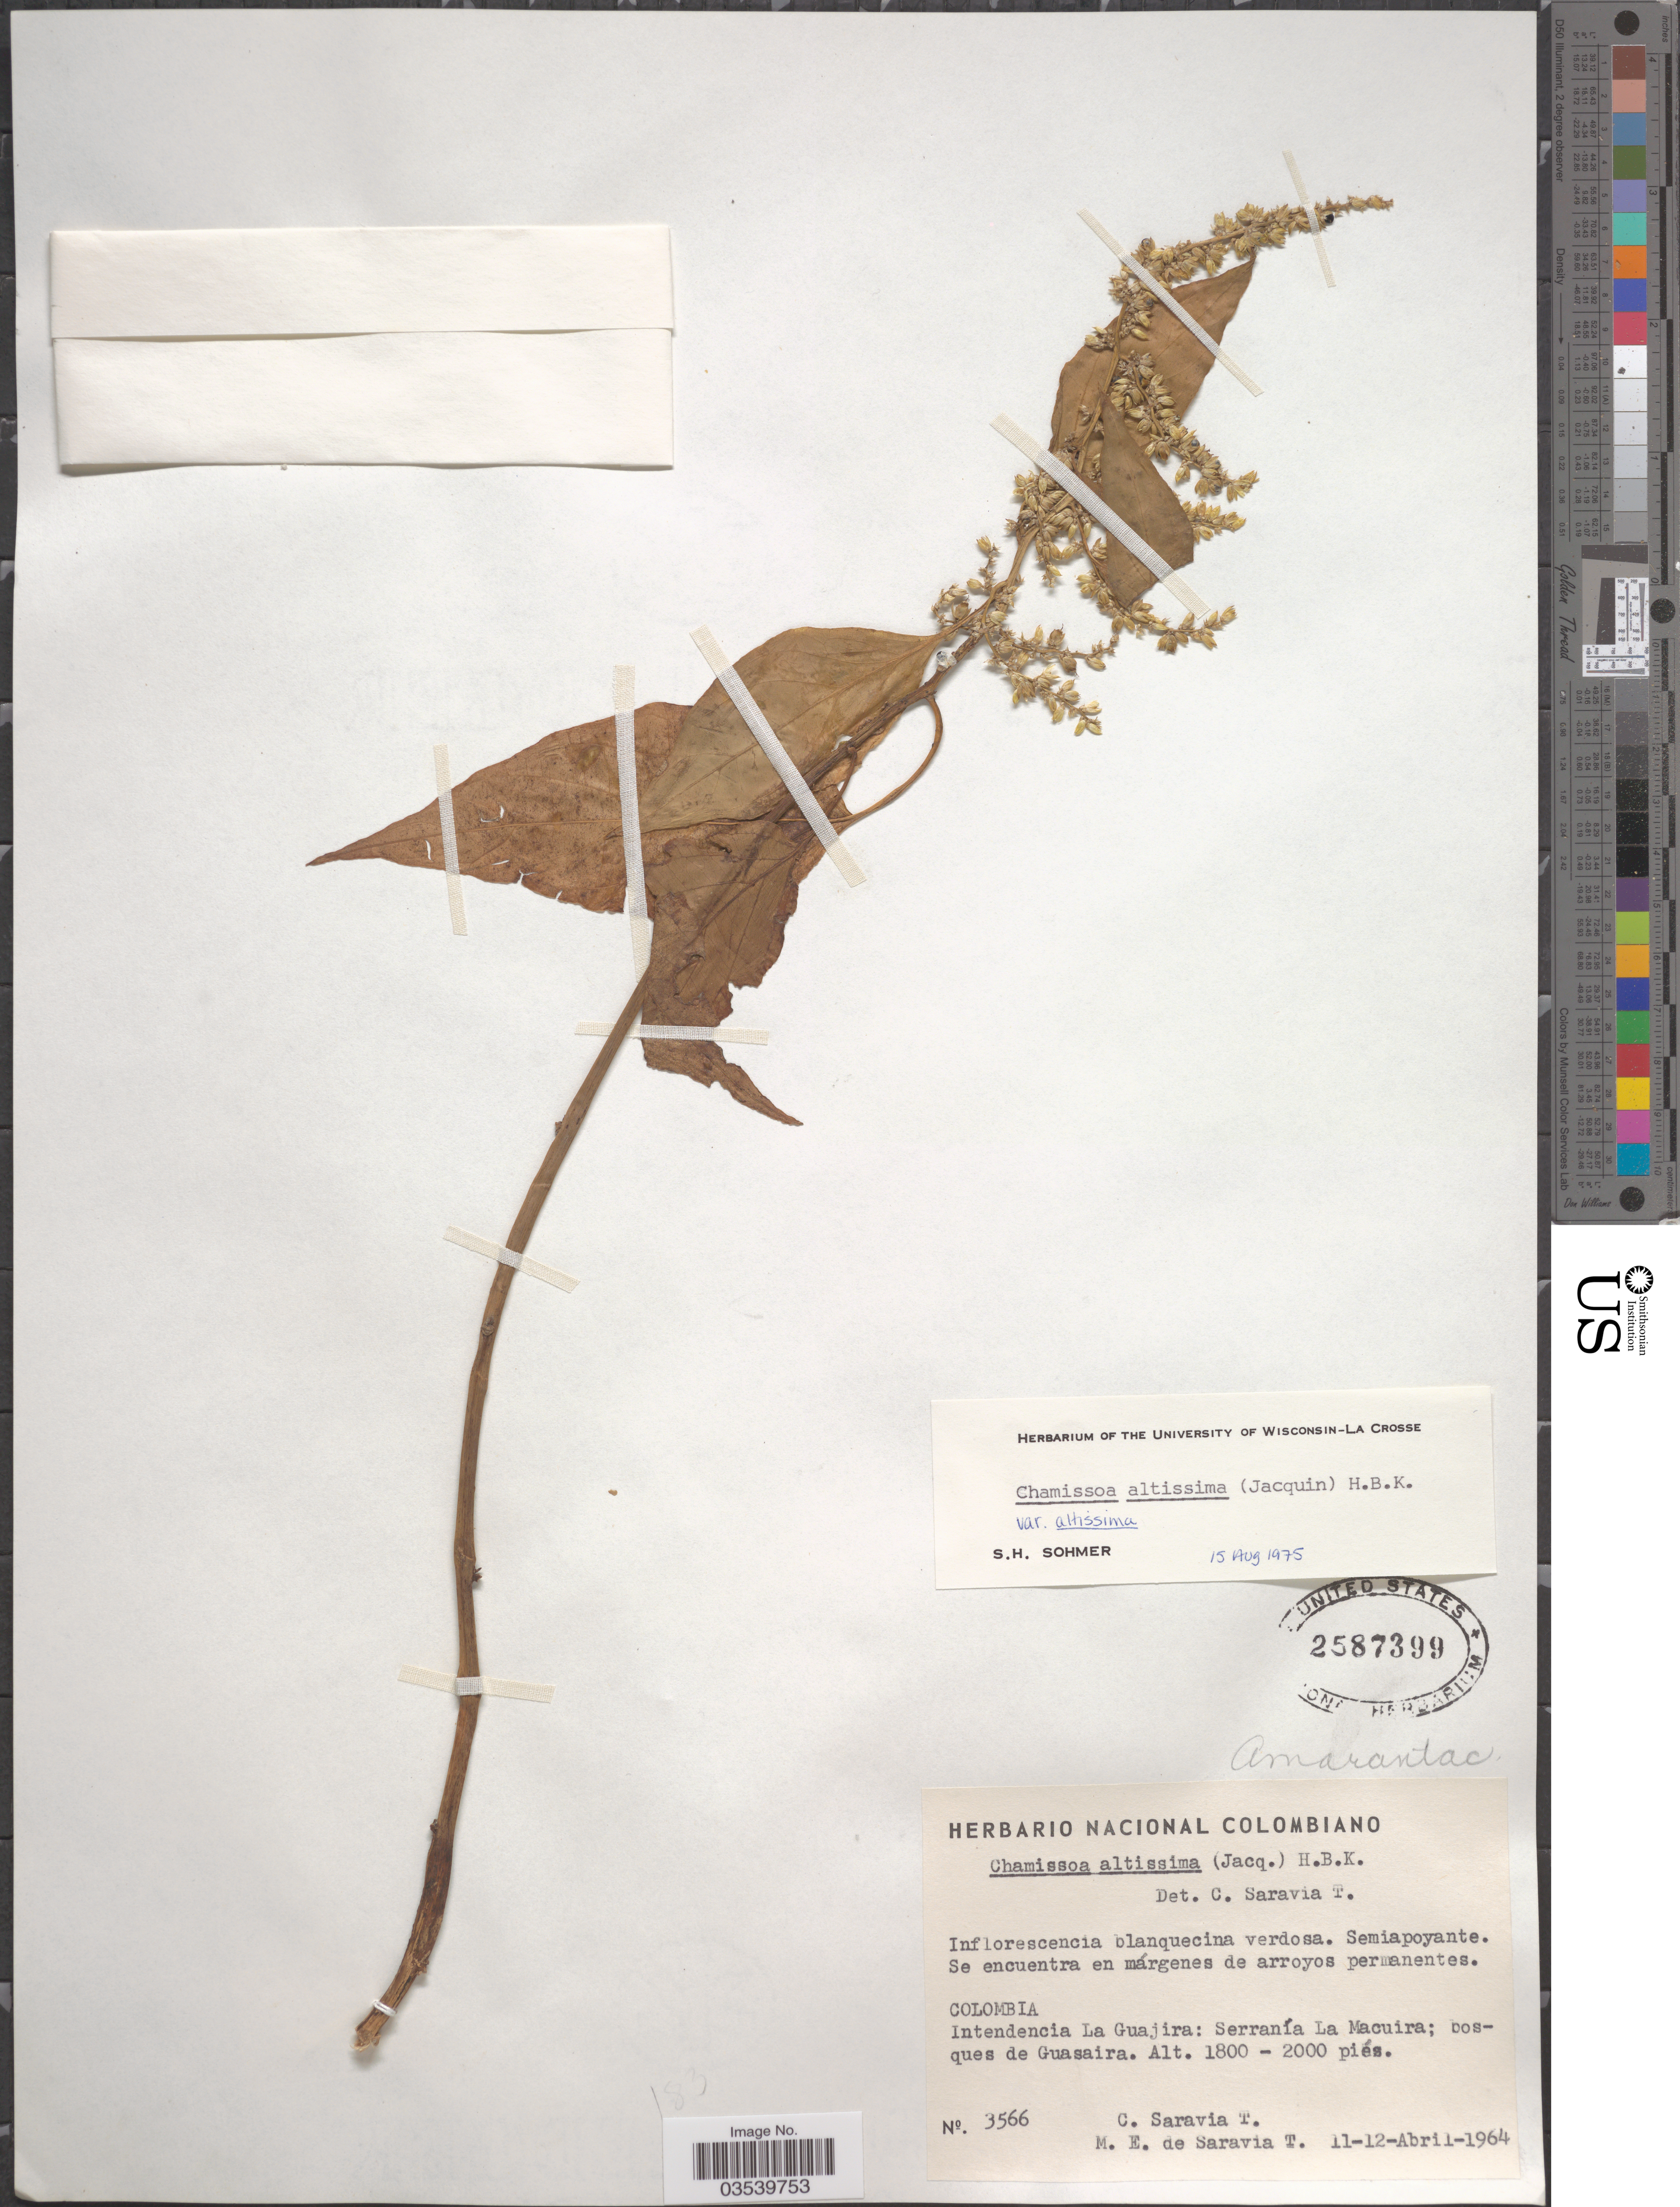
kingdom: Plantae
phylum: Tracheophyta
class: Magnoliopsida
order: Caryophyllales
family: Amaranthaceae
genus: Chamissoa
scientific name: Chamissoa altissima var. altissima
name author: (Jacq.) Kunth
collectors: C. Saravia T. & M. de Saravia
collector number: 3566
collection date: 1964-04-11/1964-04-12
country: Colombia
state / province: La Guajira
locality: Intendencia La Guajira: Serranía La Macuira; bosques de Guasaira.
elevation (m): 549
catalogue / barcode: US 2587399